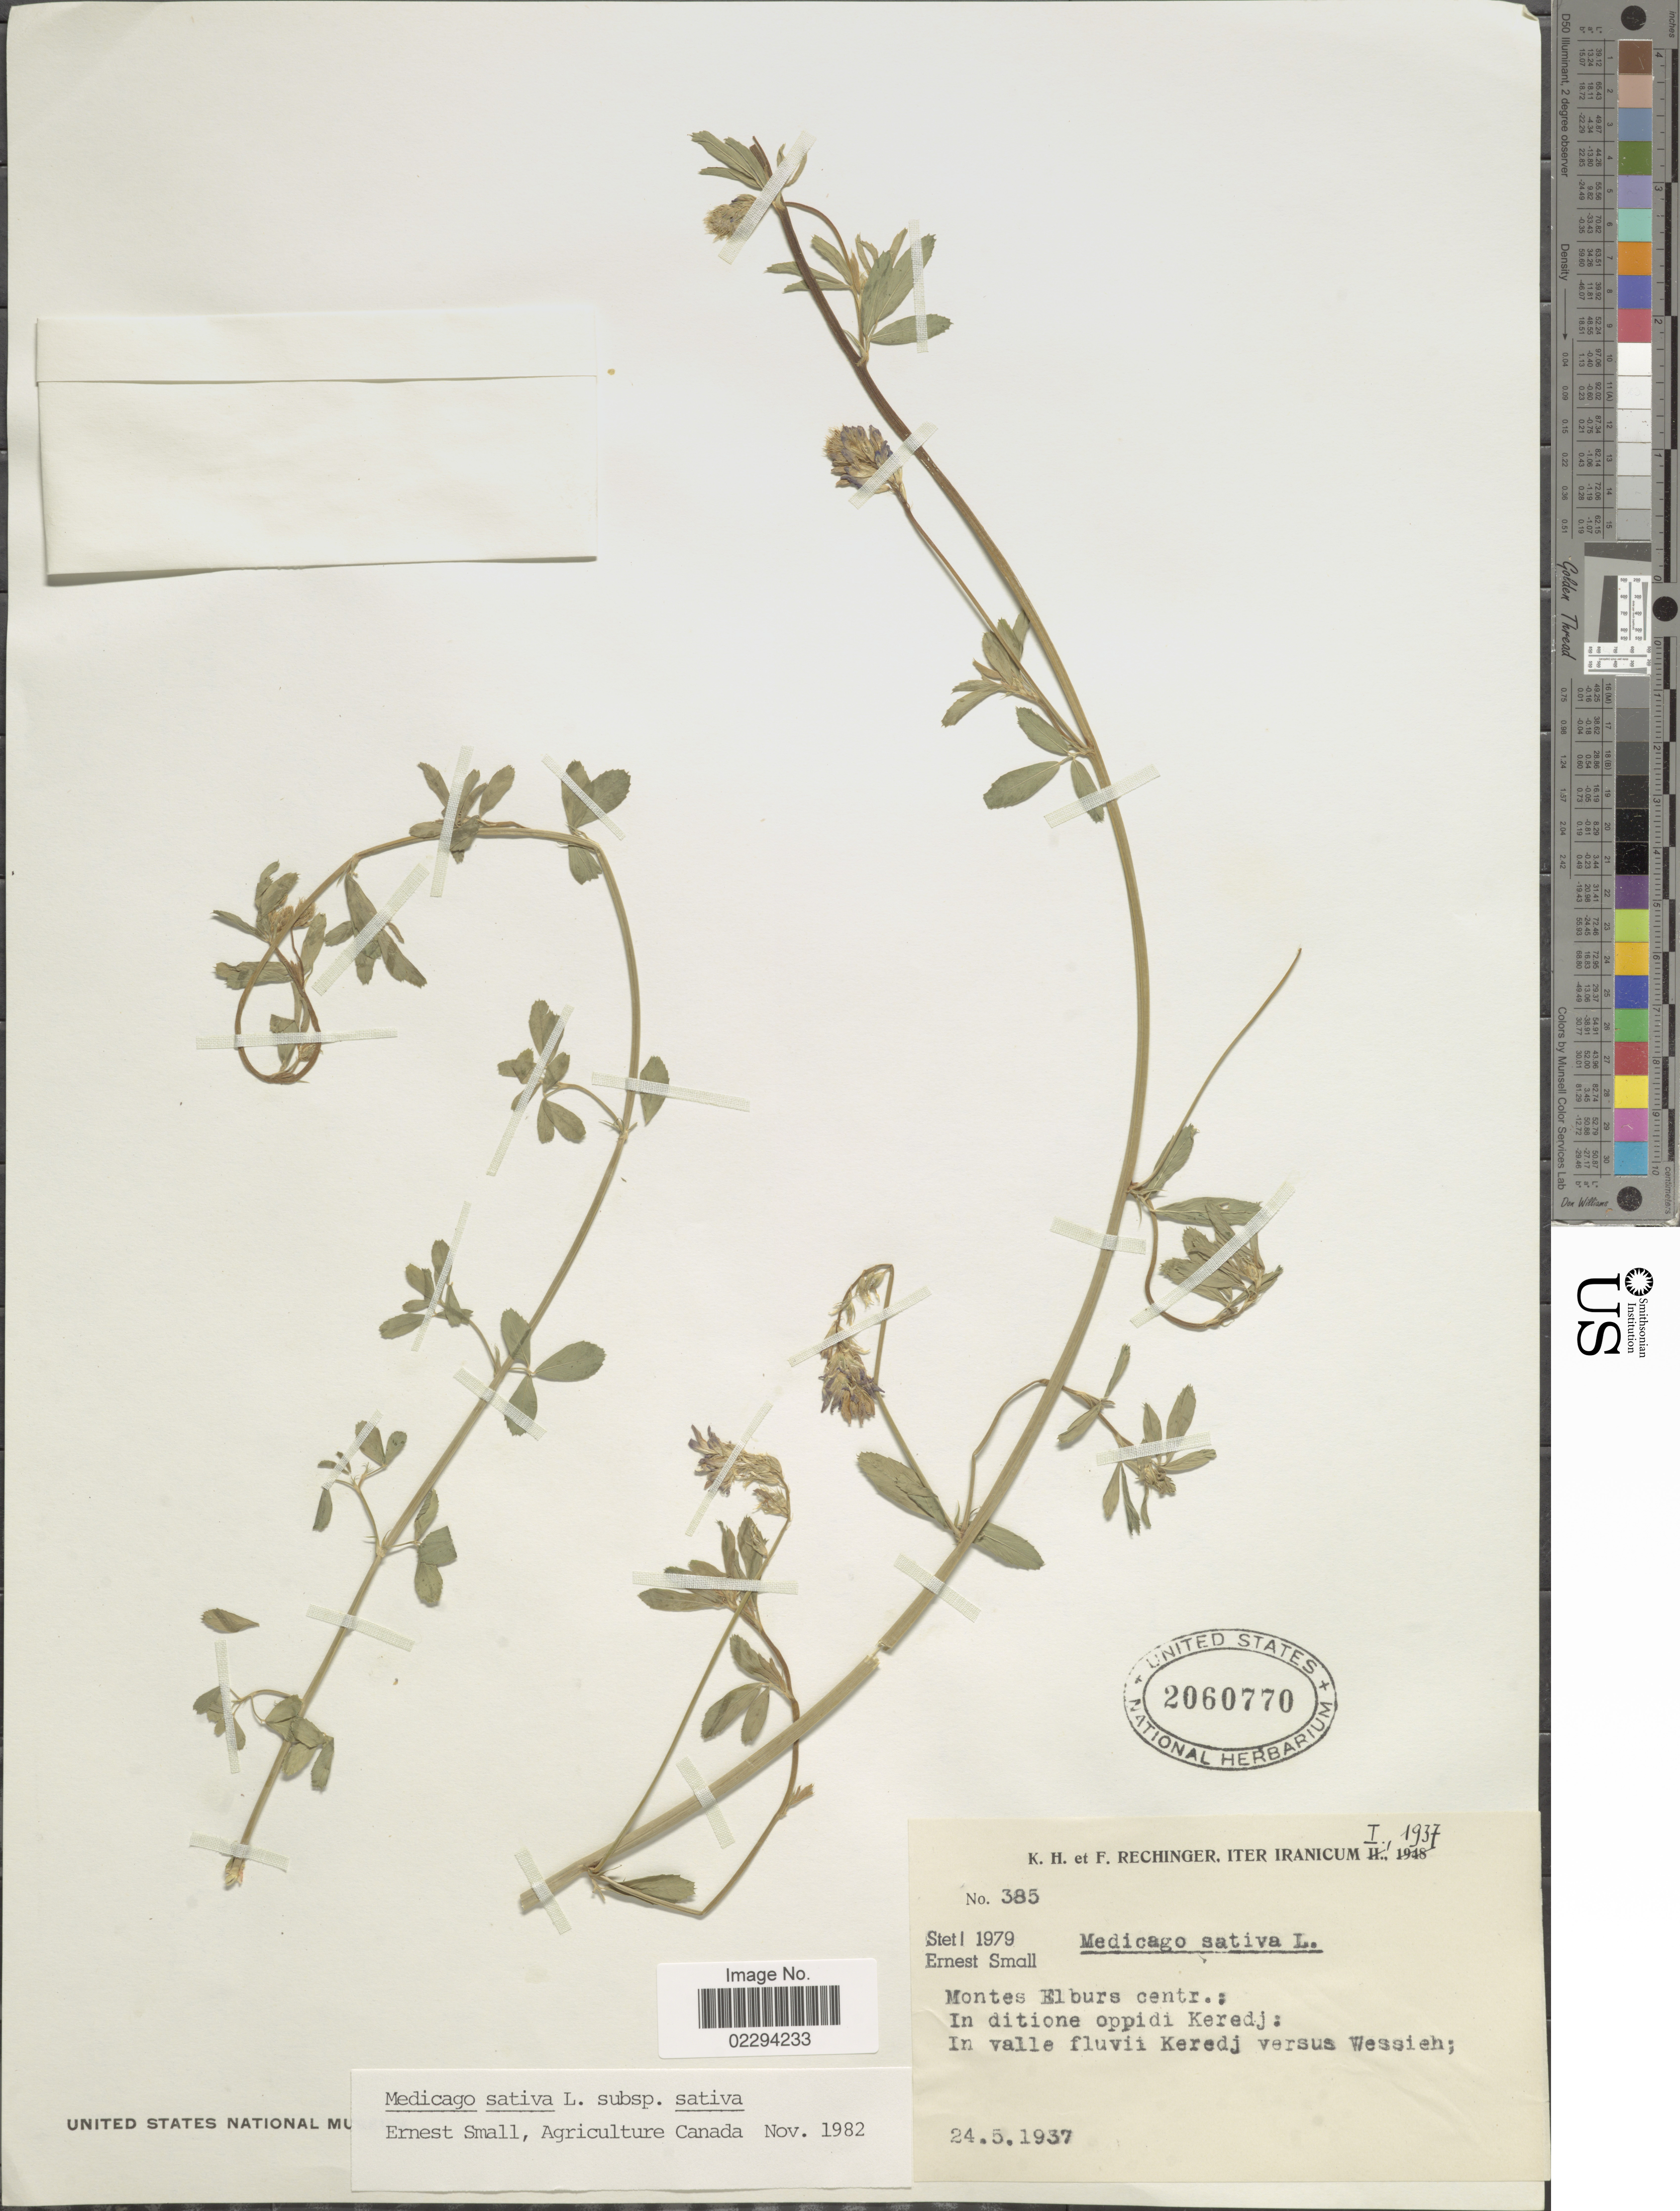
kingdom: Plantae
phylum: Tracheophyta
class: Magnoliopsida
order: Fabales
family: Fabaceae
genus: Medicago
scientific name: Medicago sativa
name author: L.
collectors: K. H. Rechinger & F. Rechinger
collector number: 385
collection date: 1937-05-24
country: Iran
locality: Iter Iranicum, Montes Elburs centr.: in ditione oppidi Keredj: in valle fluvii Keredj versus Wessieh. [interpreted]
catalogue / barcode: US 2060770